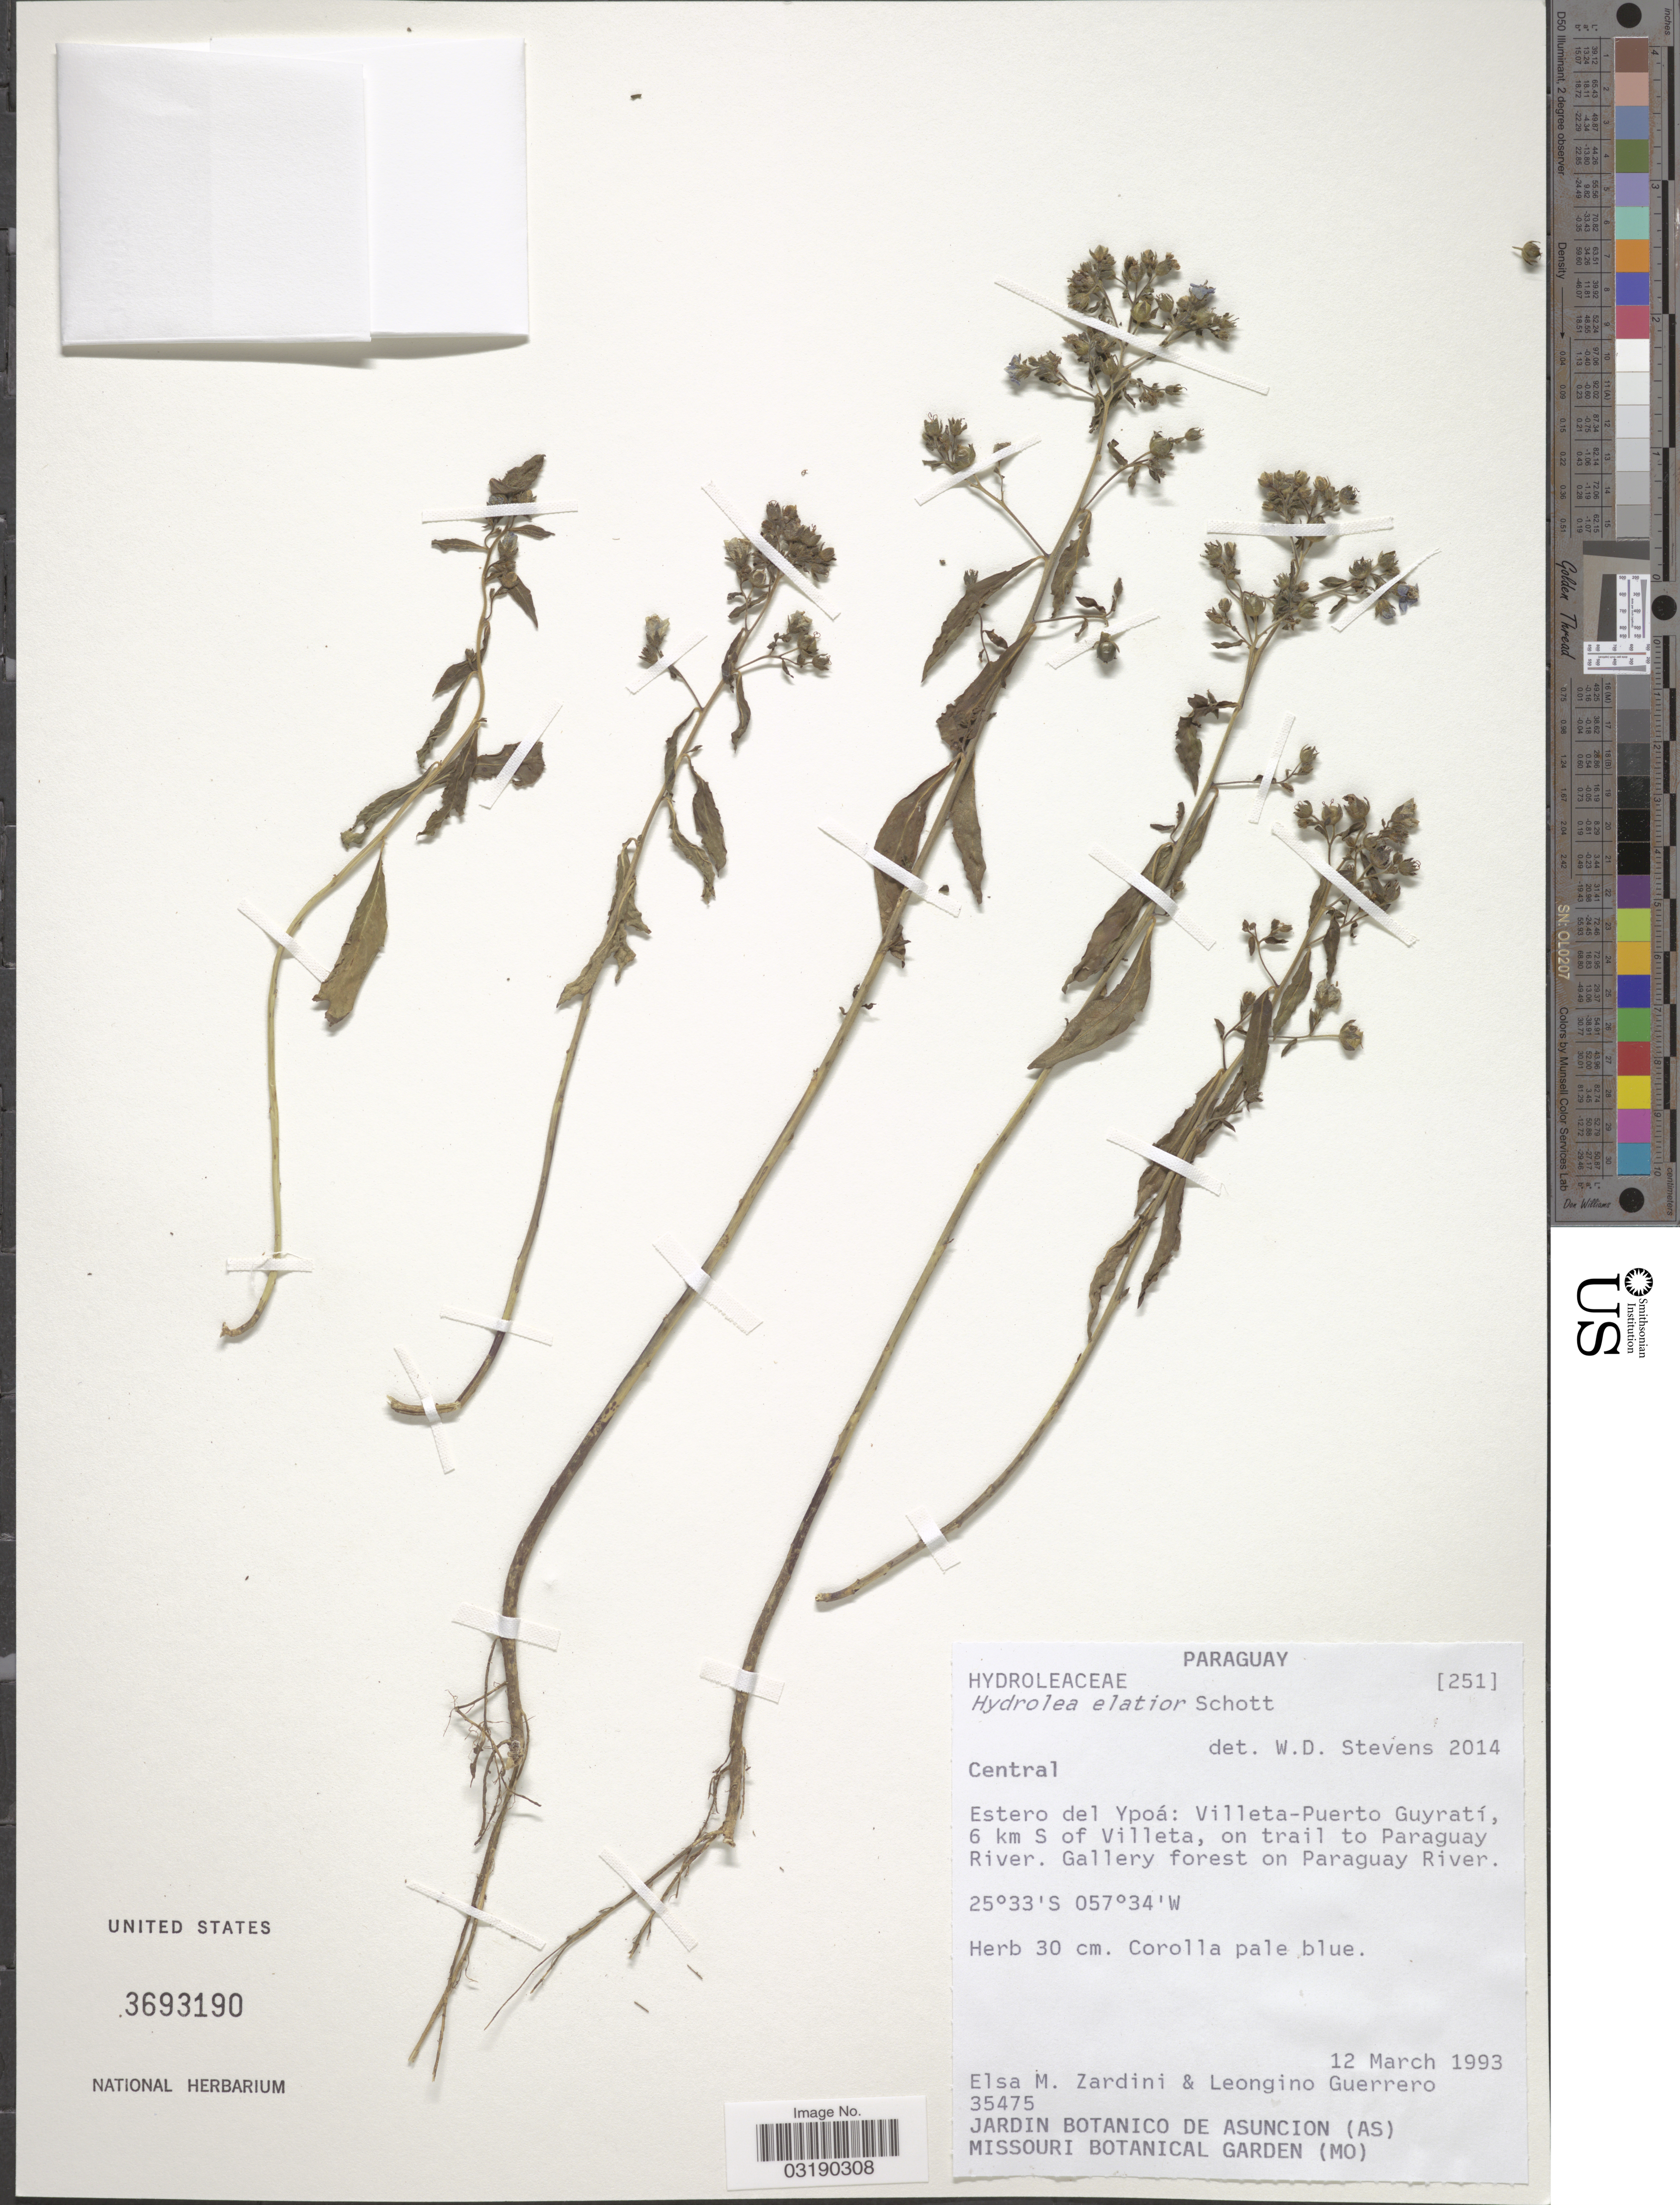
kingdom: Plantae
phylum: Tracheophyta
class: Magnoliopsida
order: Solanales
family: Hydroleaceae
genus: Hydrolea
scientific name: Hydrolea elatior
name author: Schott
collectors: E. M. Zardini & L. Guerrero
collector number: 35475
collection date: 1993-03-12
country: Paraguay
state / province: Central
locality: Estero del Ypoá: Villeta-Puerto Guyratí, 6 km S of Villeta, on trail to Paraguay River. Gallery forest on Paraguay River.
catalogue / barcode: US 3693190